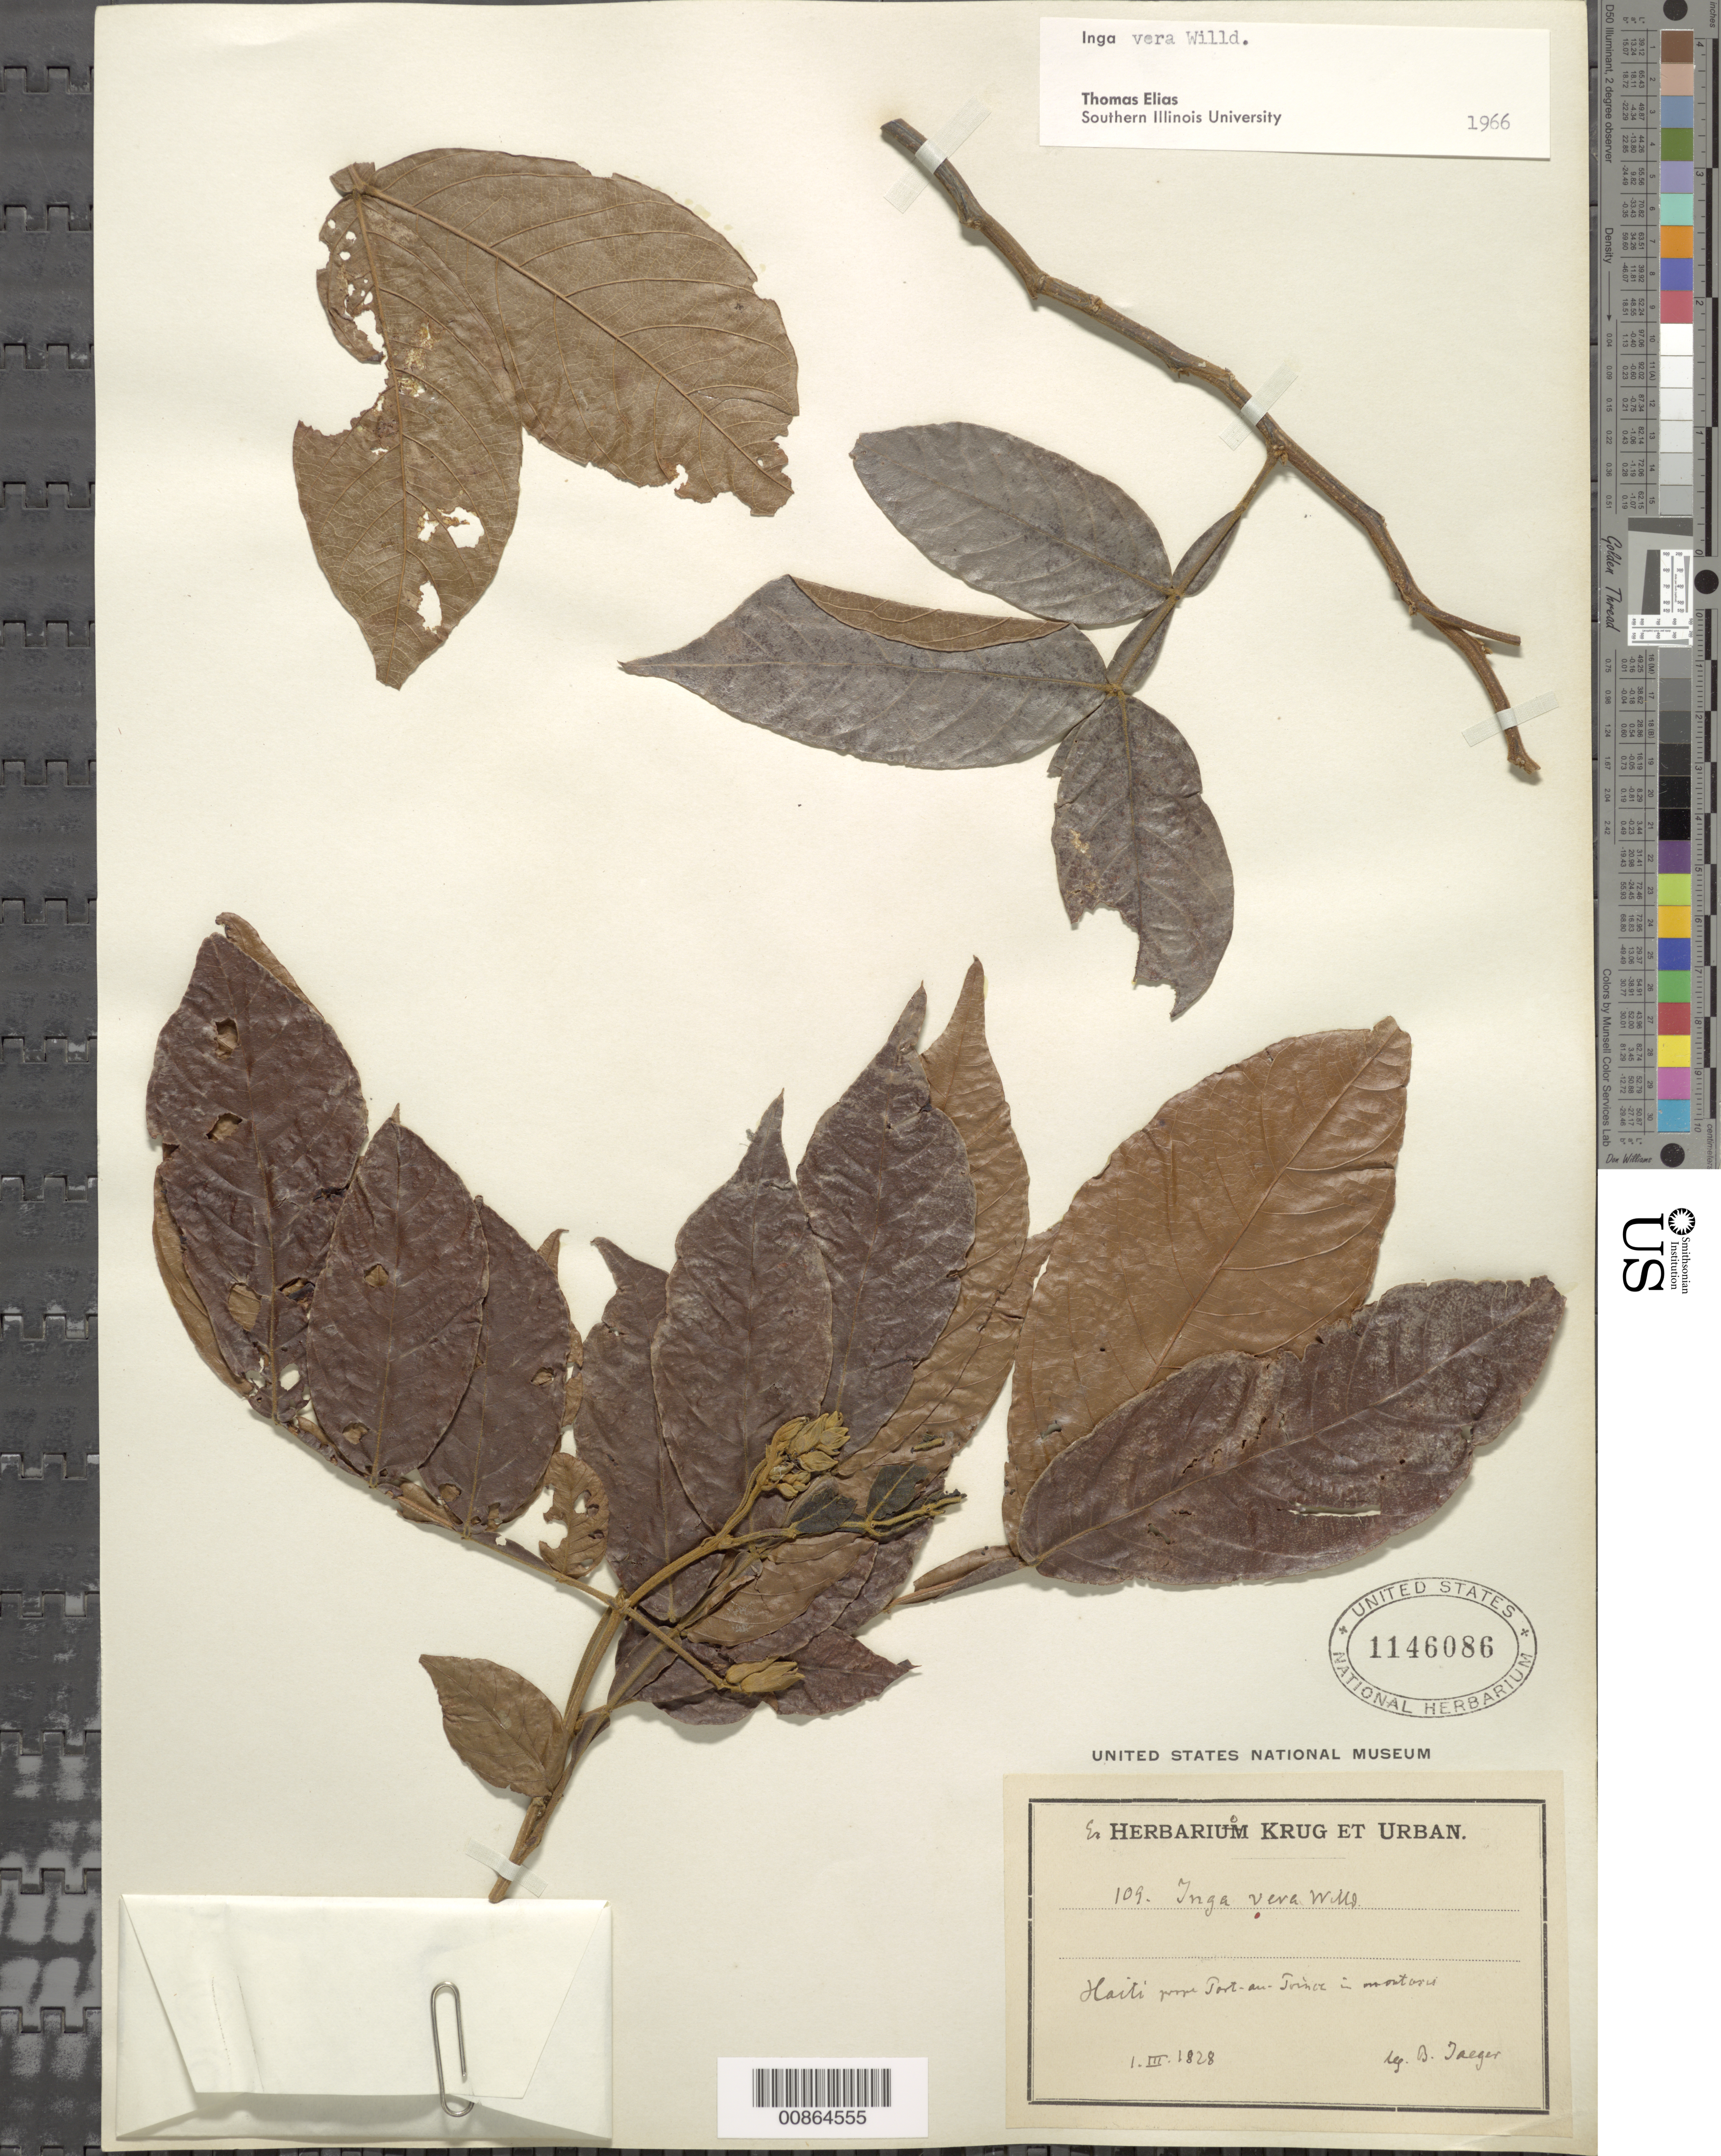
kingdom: Plantae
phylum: Tracheophyta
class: Magnoliopsida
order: Fabales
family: Fabaceae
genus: Inga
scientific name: Inga vera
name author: Willd.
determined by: Elias, T., (SIU), Southern Illinois University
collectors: B. Jaeger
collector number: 109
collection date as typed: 01 Mar 1828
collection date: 1828-03-01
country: Haiti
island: Hispaniola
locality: Prope Port au Prince.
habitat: In mountains.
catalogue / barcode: US 1146086